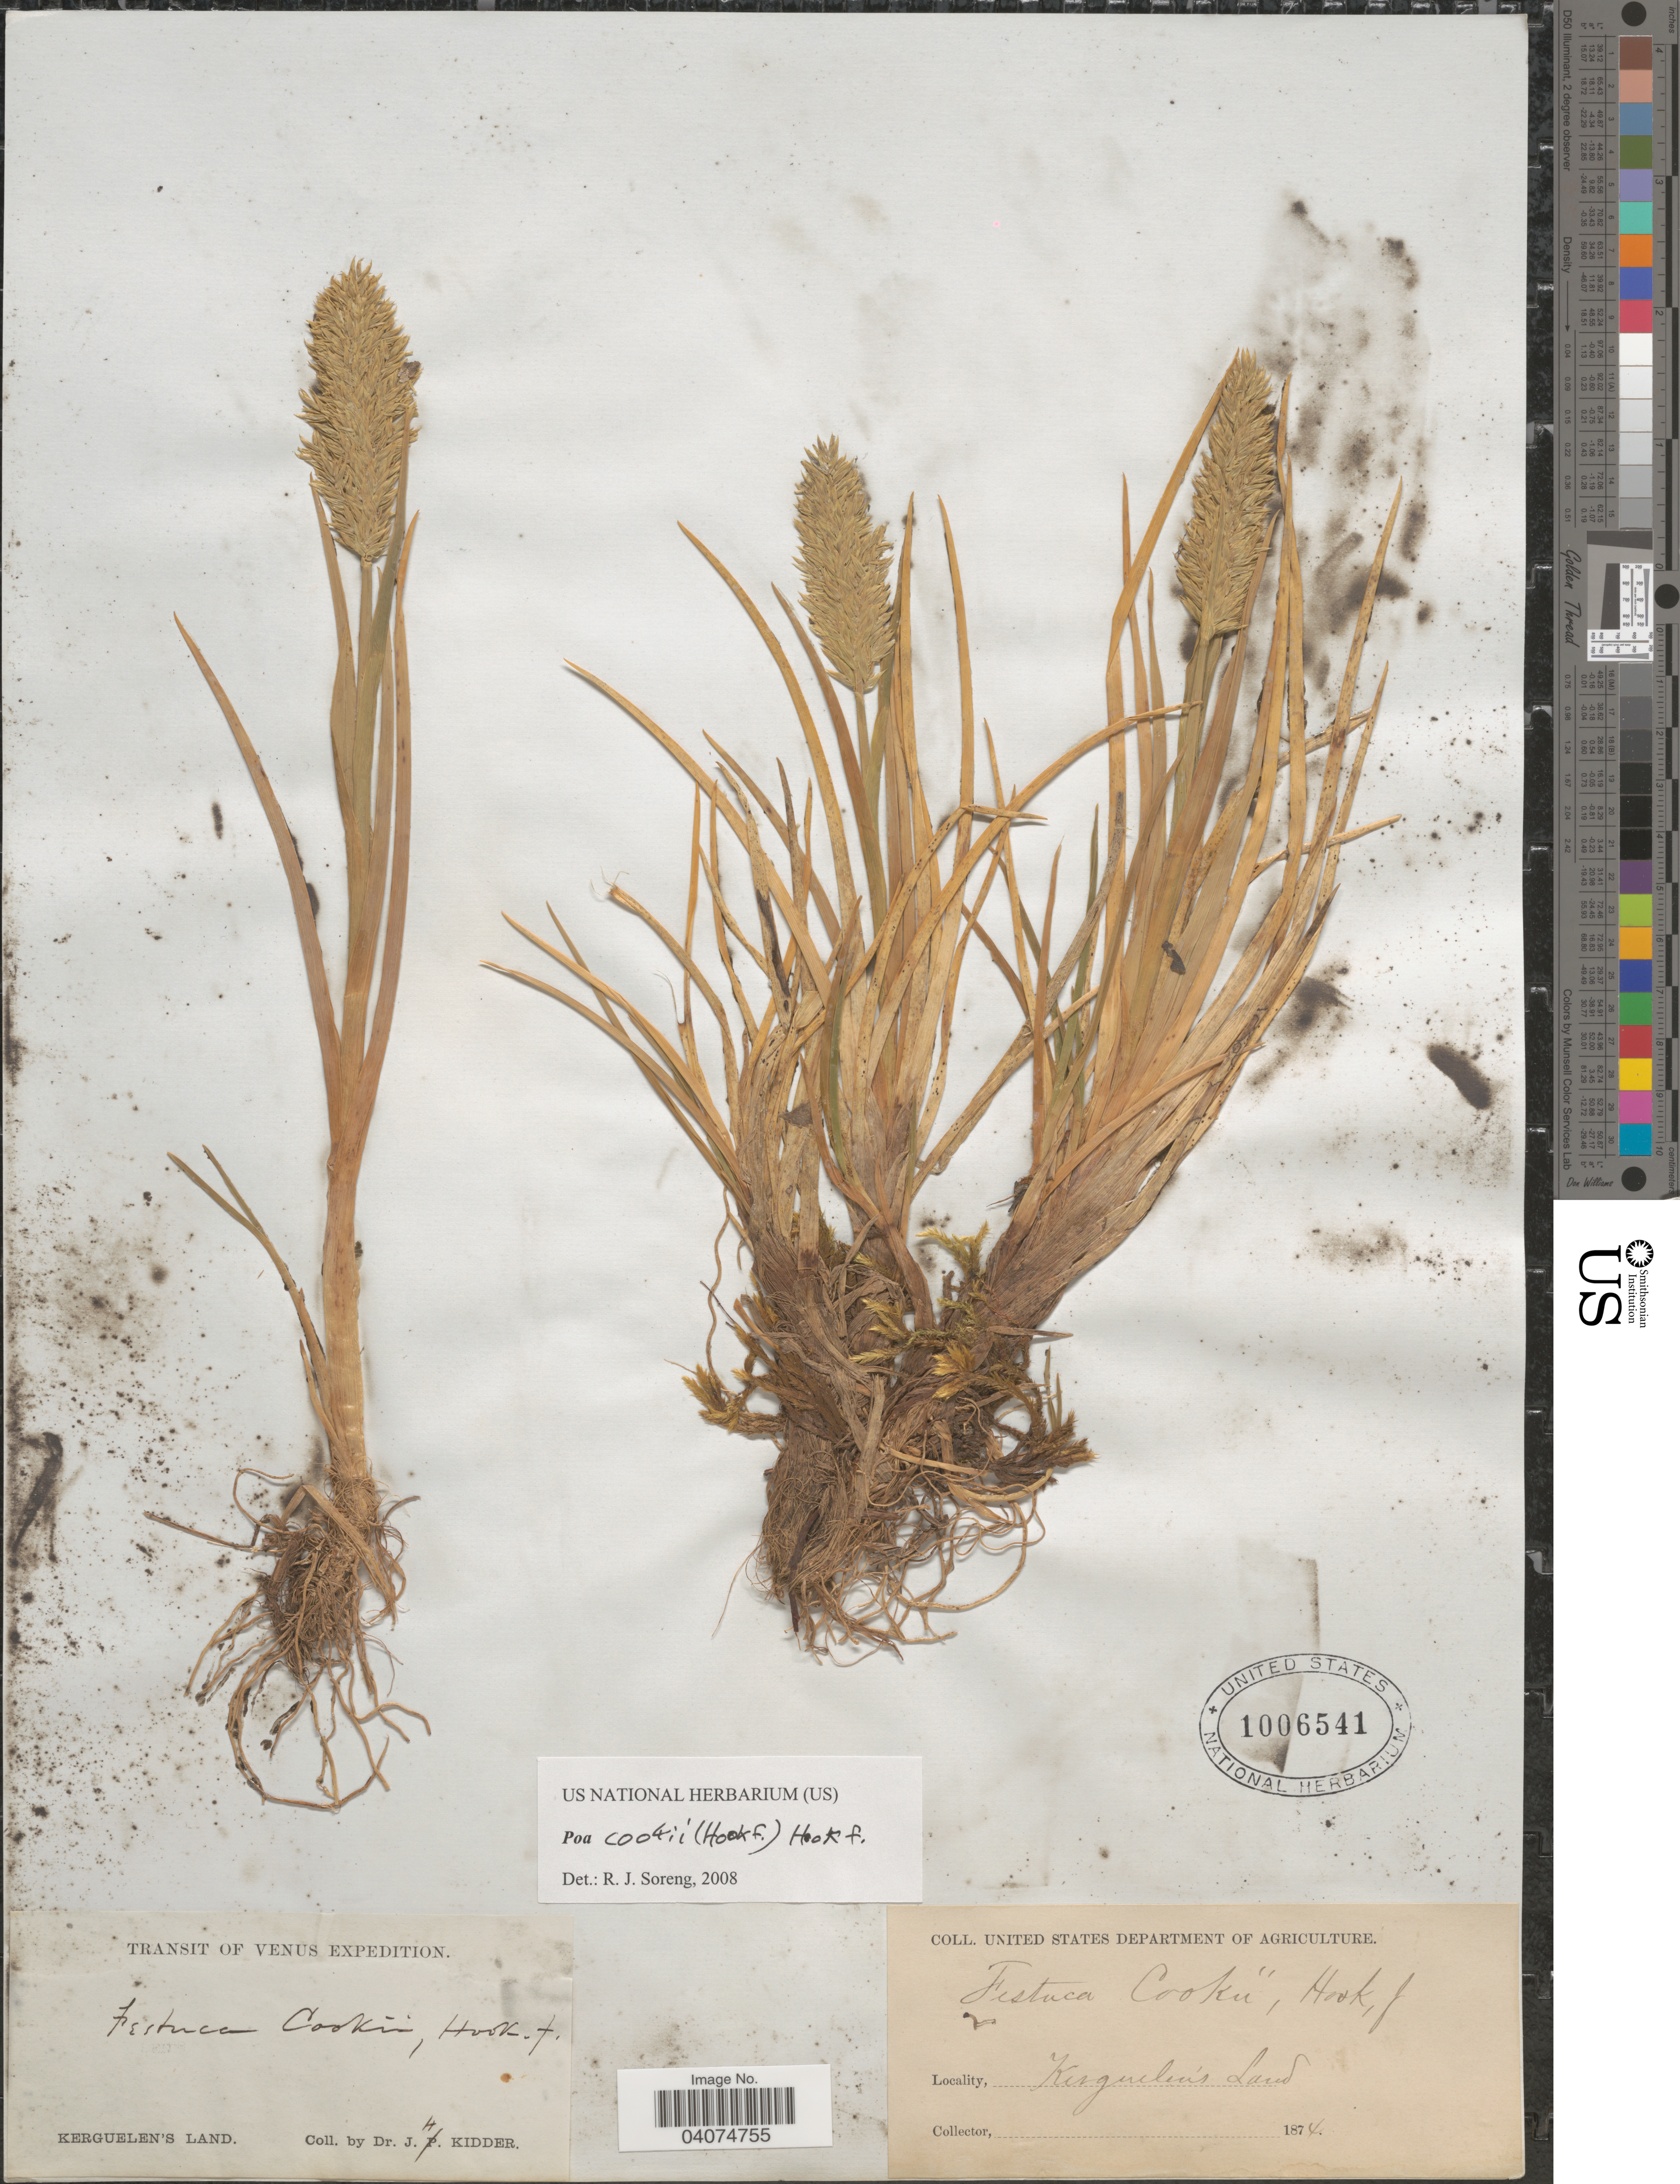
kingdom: Plantae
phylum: Tracheophyta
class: Liliopsida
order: Poales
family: Poaceae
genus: Poa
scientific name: Poa cookii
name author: (Hook. f.) Hook. f.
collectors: J. Kidder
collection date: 1874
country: French Southern Territories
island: Kerguelen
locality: Transit of Venus Expedition. Kerguelen's Land.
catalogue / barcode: US 1006541